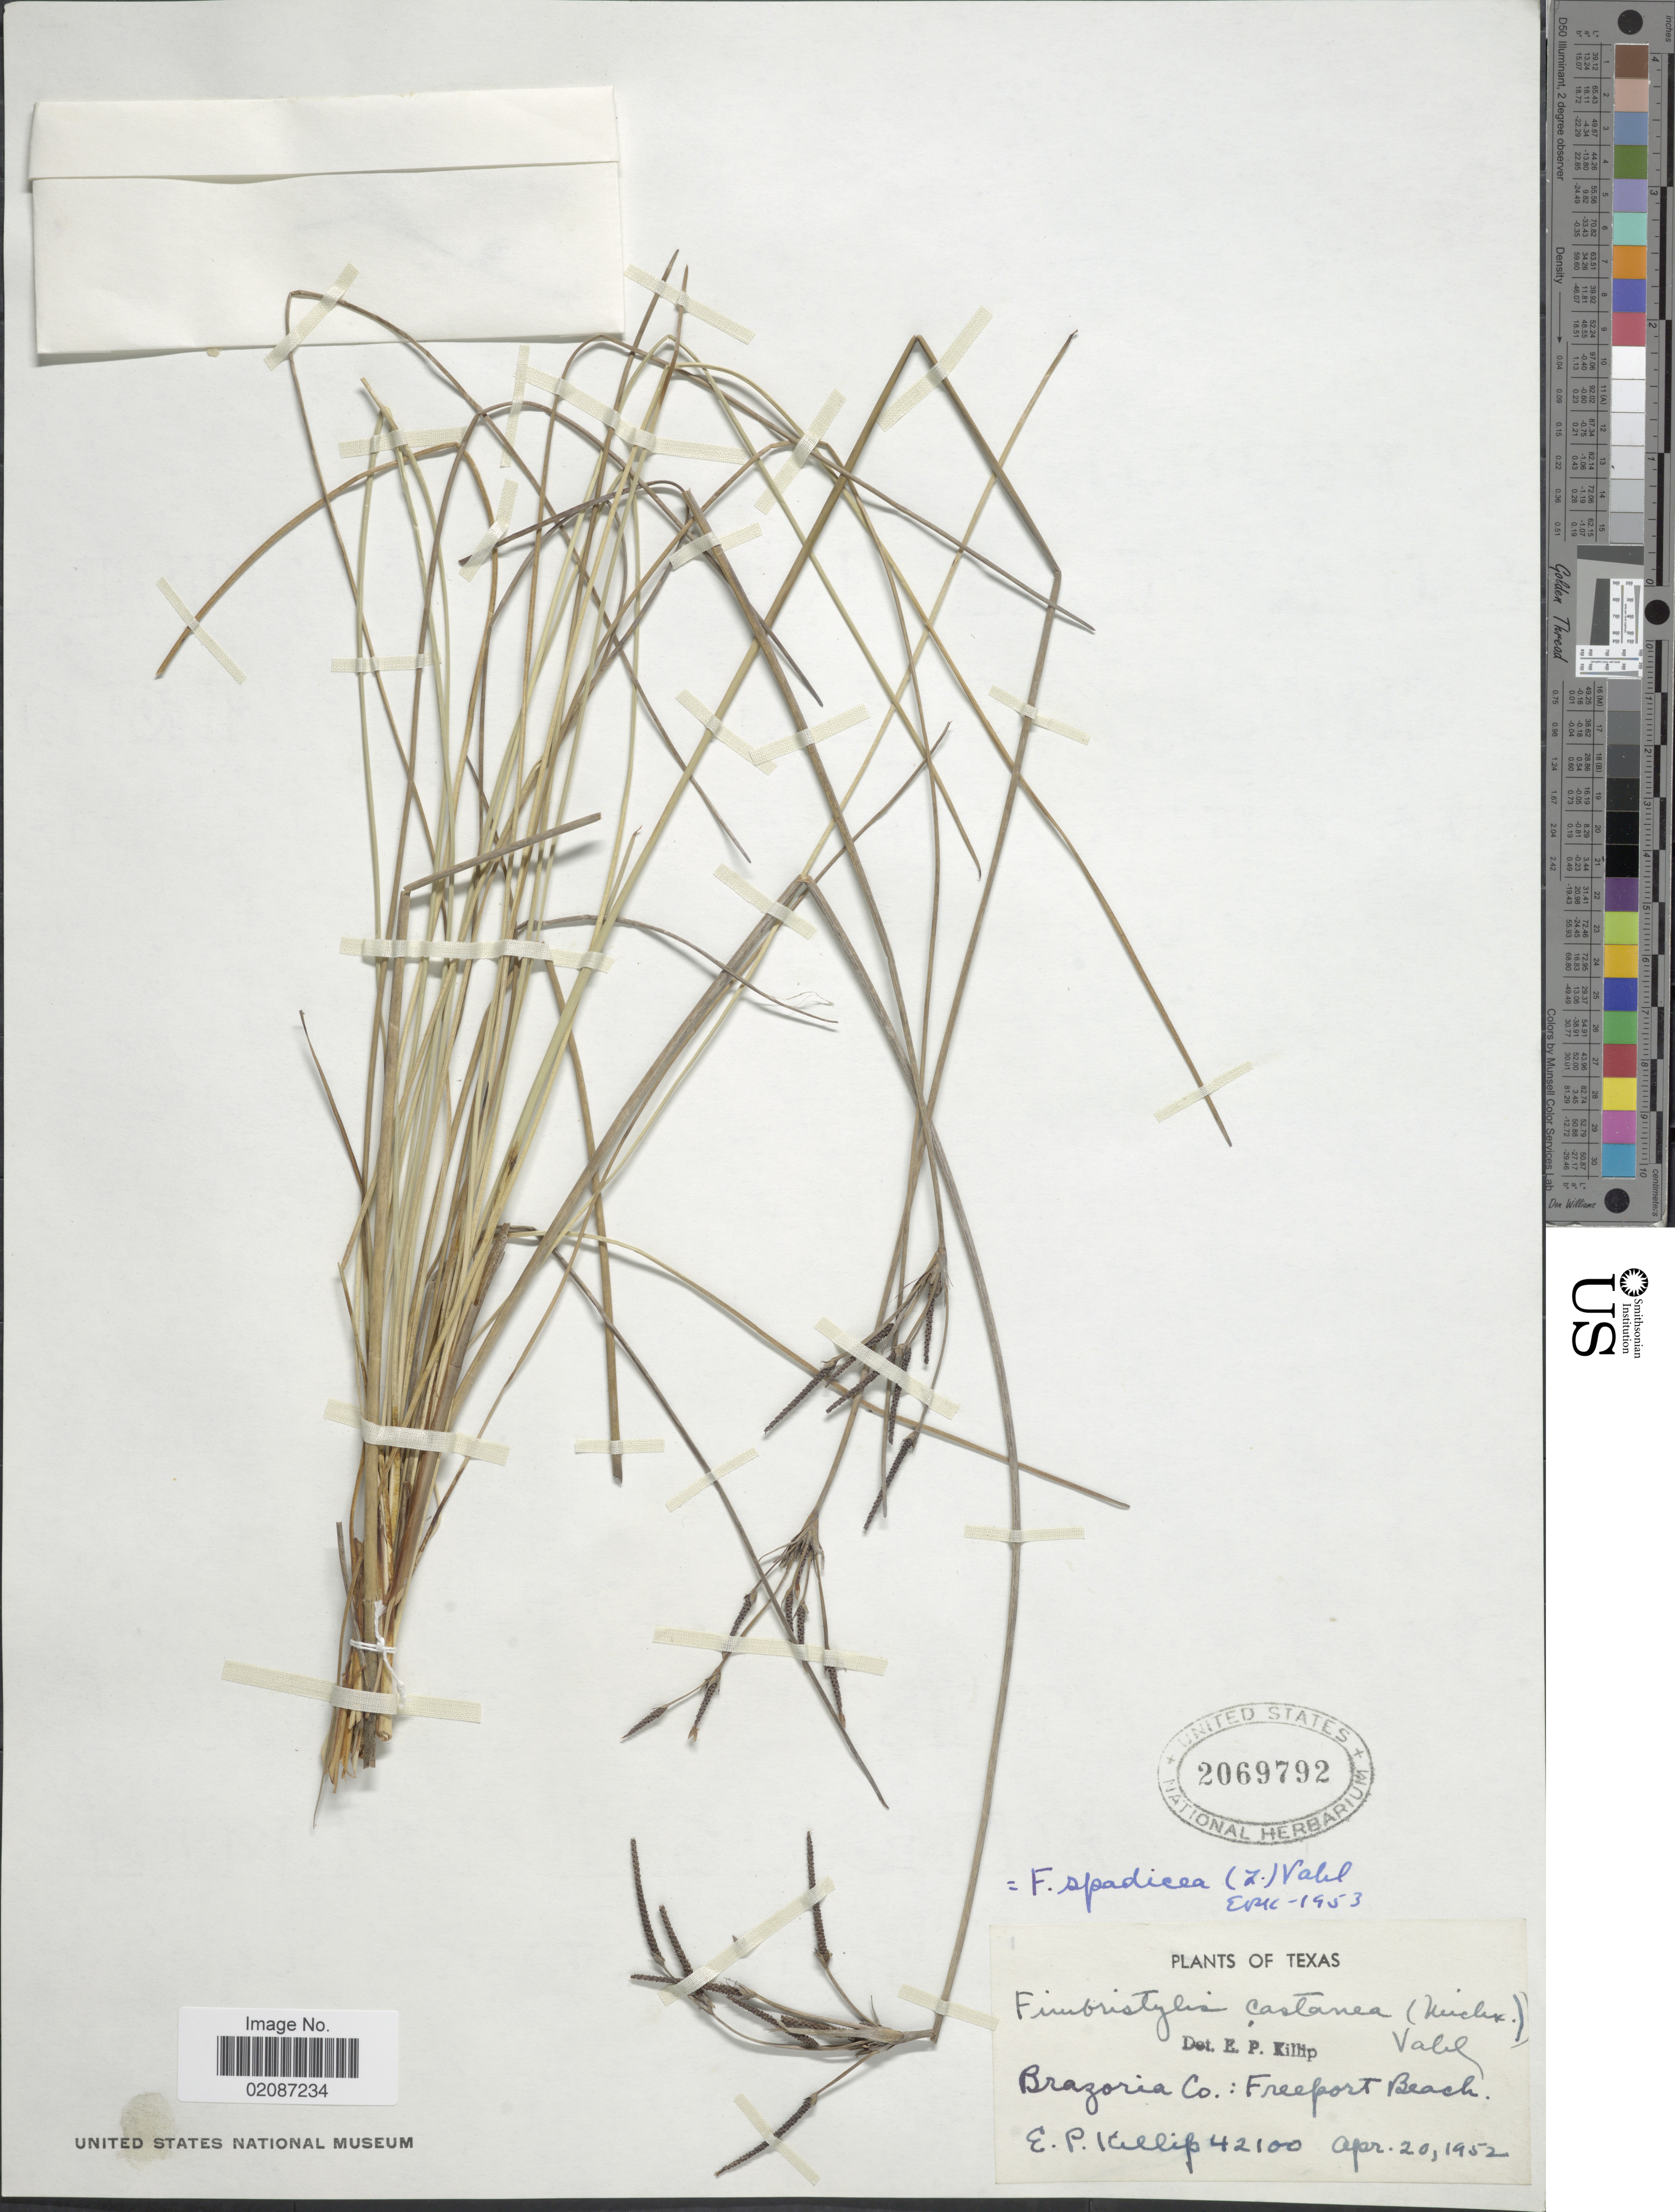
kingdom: Plantae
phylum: Tracheophyta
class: Liliopsida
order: Poales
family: Cyperaceae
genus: Fimbristylis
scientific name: Fimbristylis castanea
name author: (Michx.) Vahl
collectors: E. P. Killip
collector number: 42100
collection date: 1952-04-20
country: United States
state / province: Texas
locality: Brazoria Co.: Freeport Beach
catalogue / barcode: US 2069792